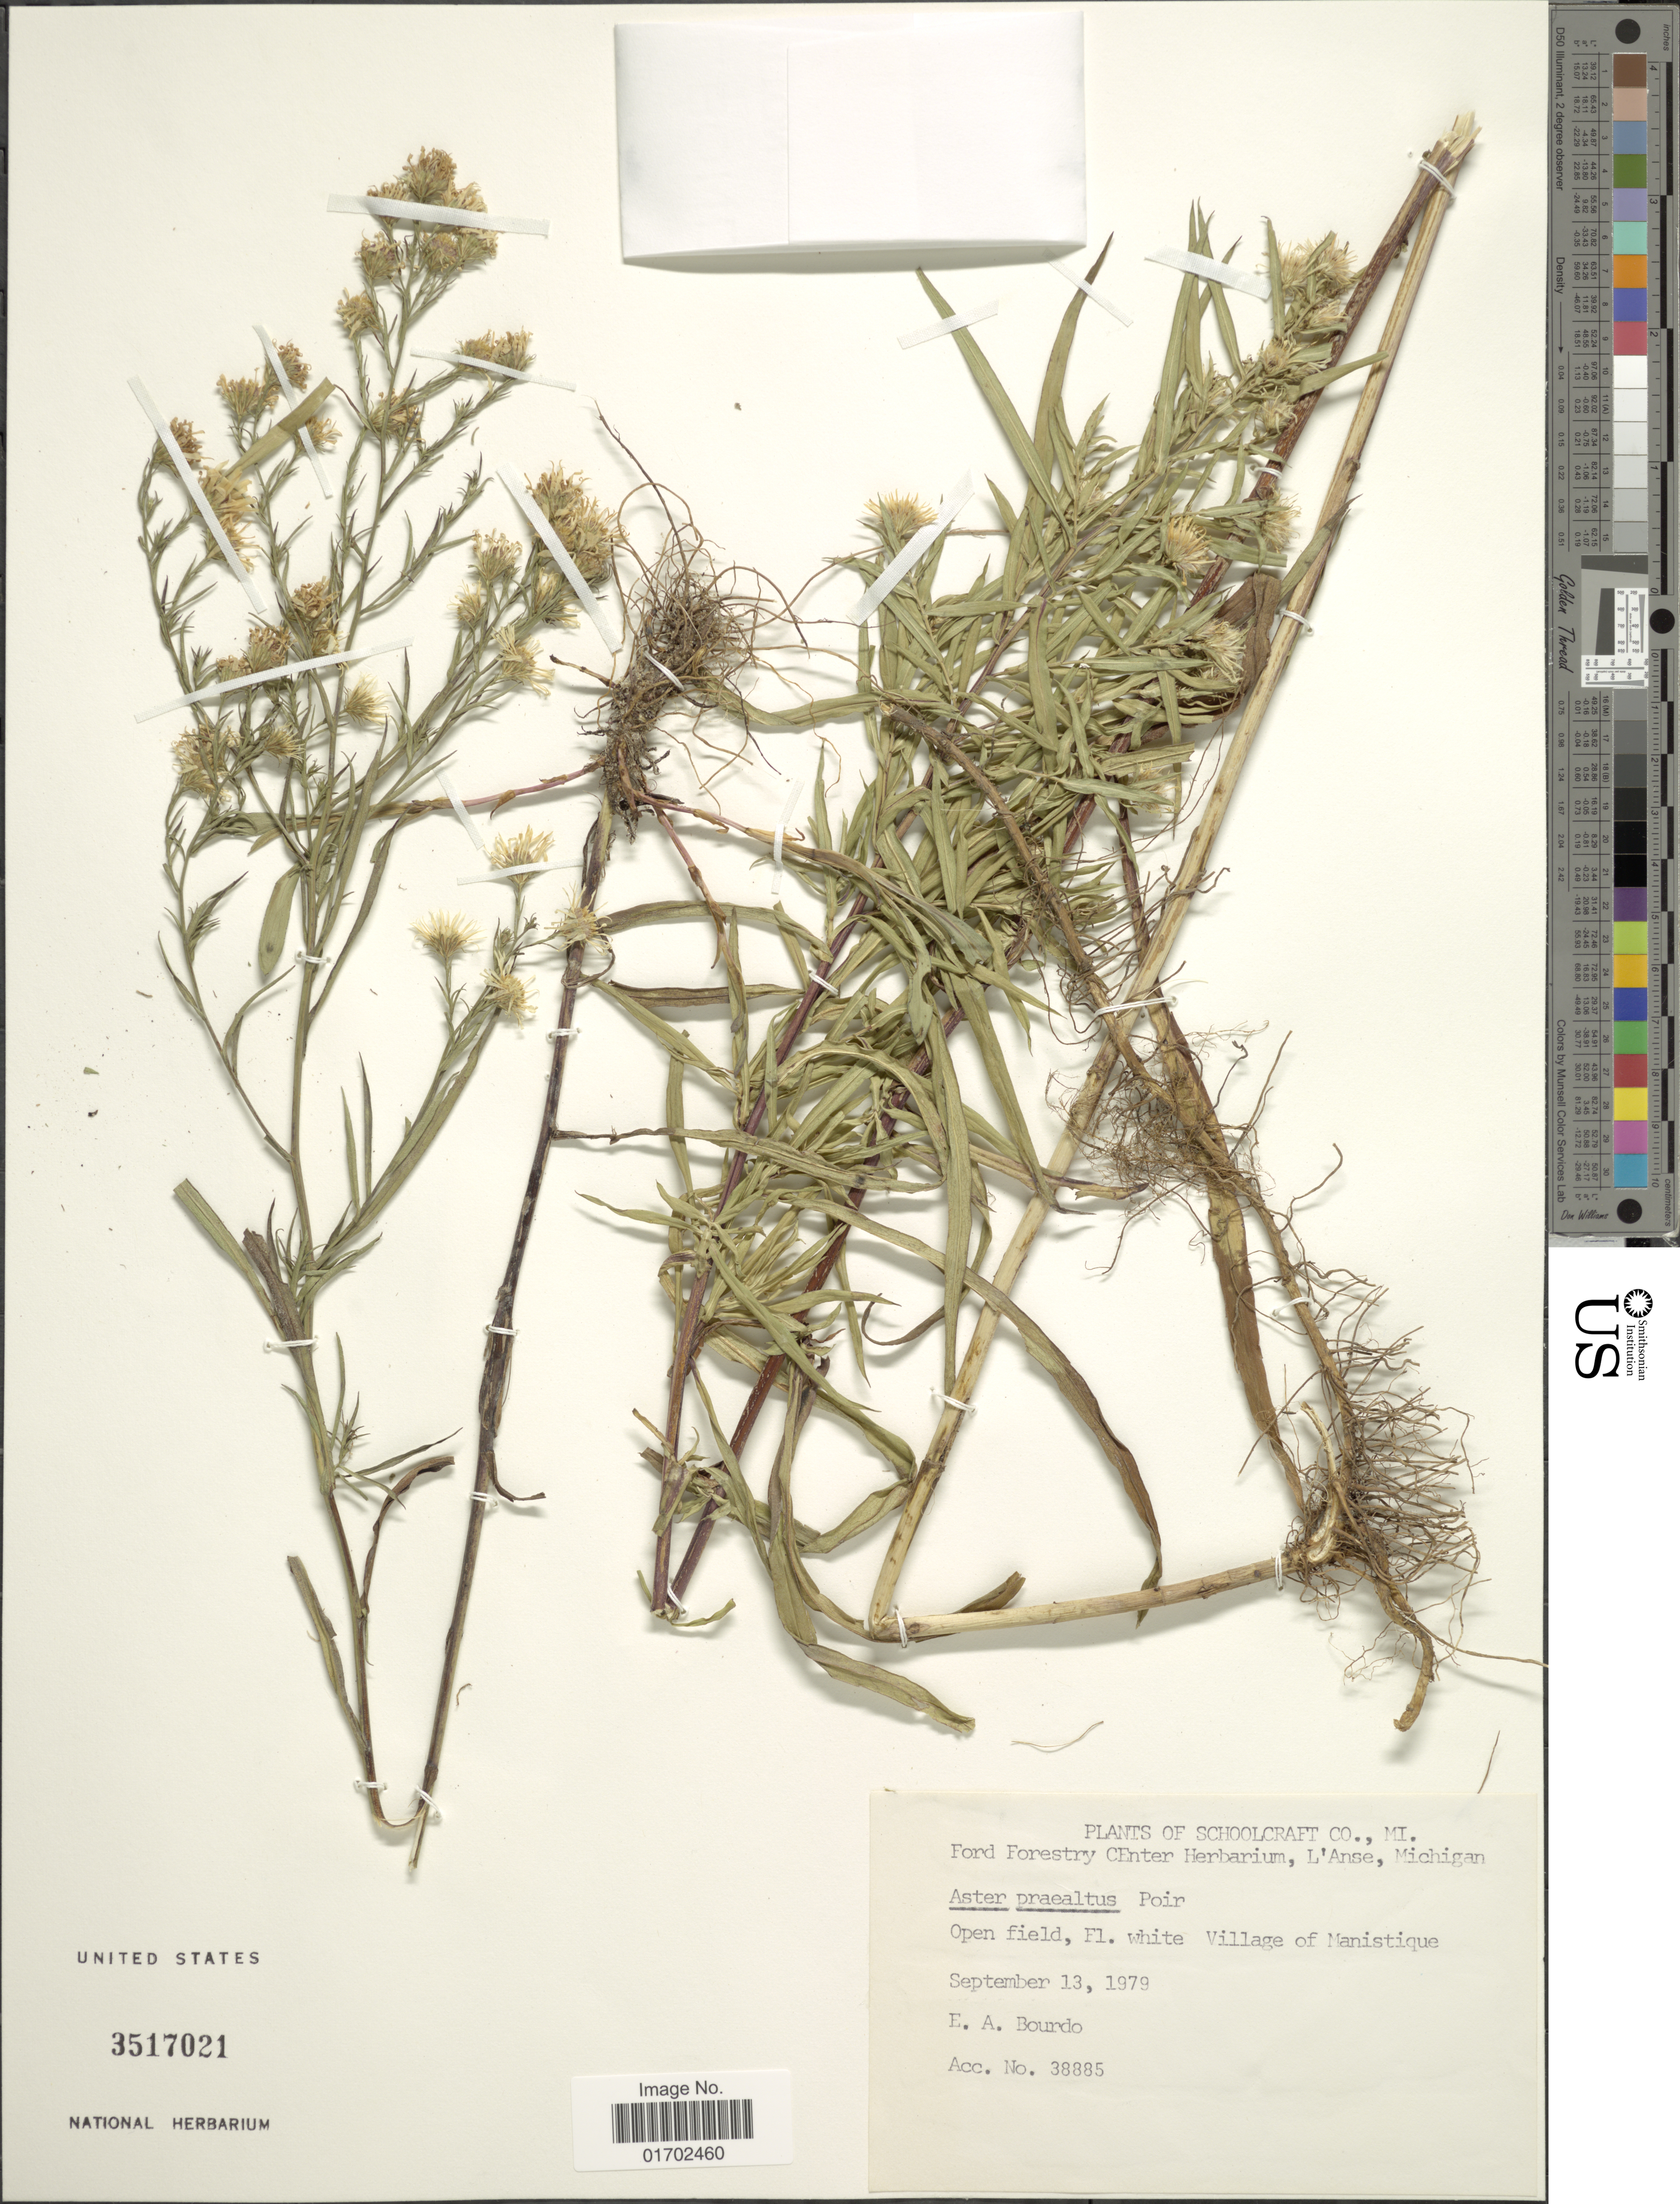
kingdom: Plantae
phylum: Tracheophyta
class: Magnoliopsida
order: Asterales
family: Asteraceae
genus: Symphyotrichum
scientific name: Symphyotrichum praealtum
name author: (Poir.) G.L. Nesom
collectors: E. Bourdo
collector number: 38885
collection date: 1979-09-13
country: United States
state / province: Michigan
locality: Schoolcraft Co., Mi. Village of Manistique.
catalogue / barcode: US 3517021